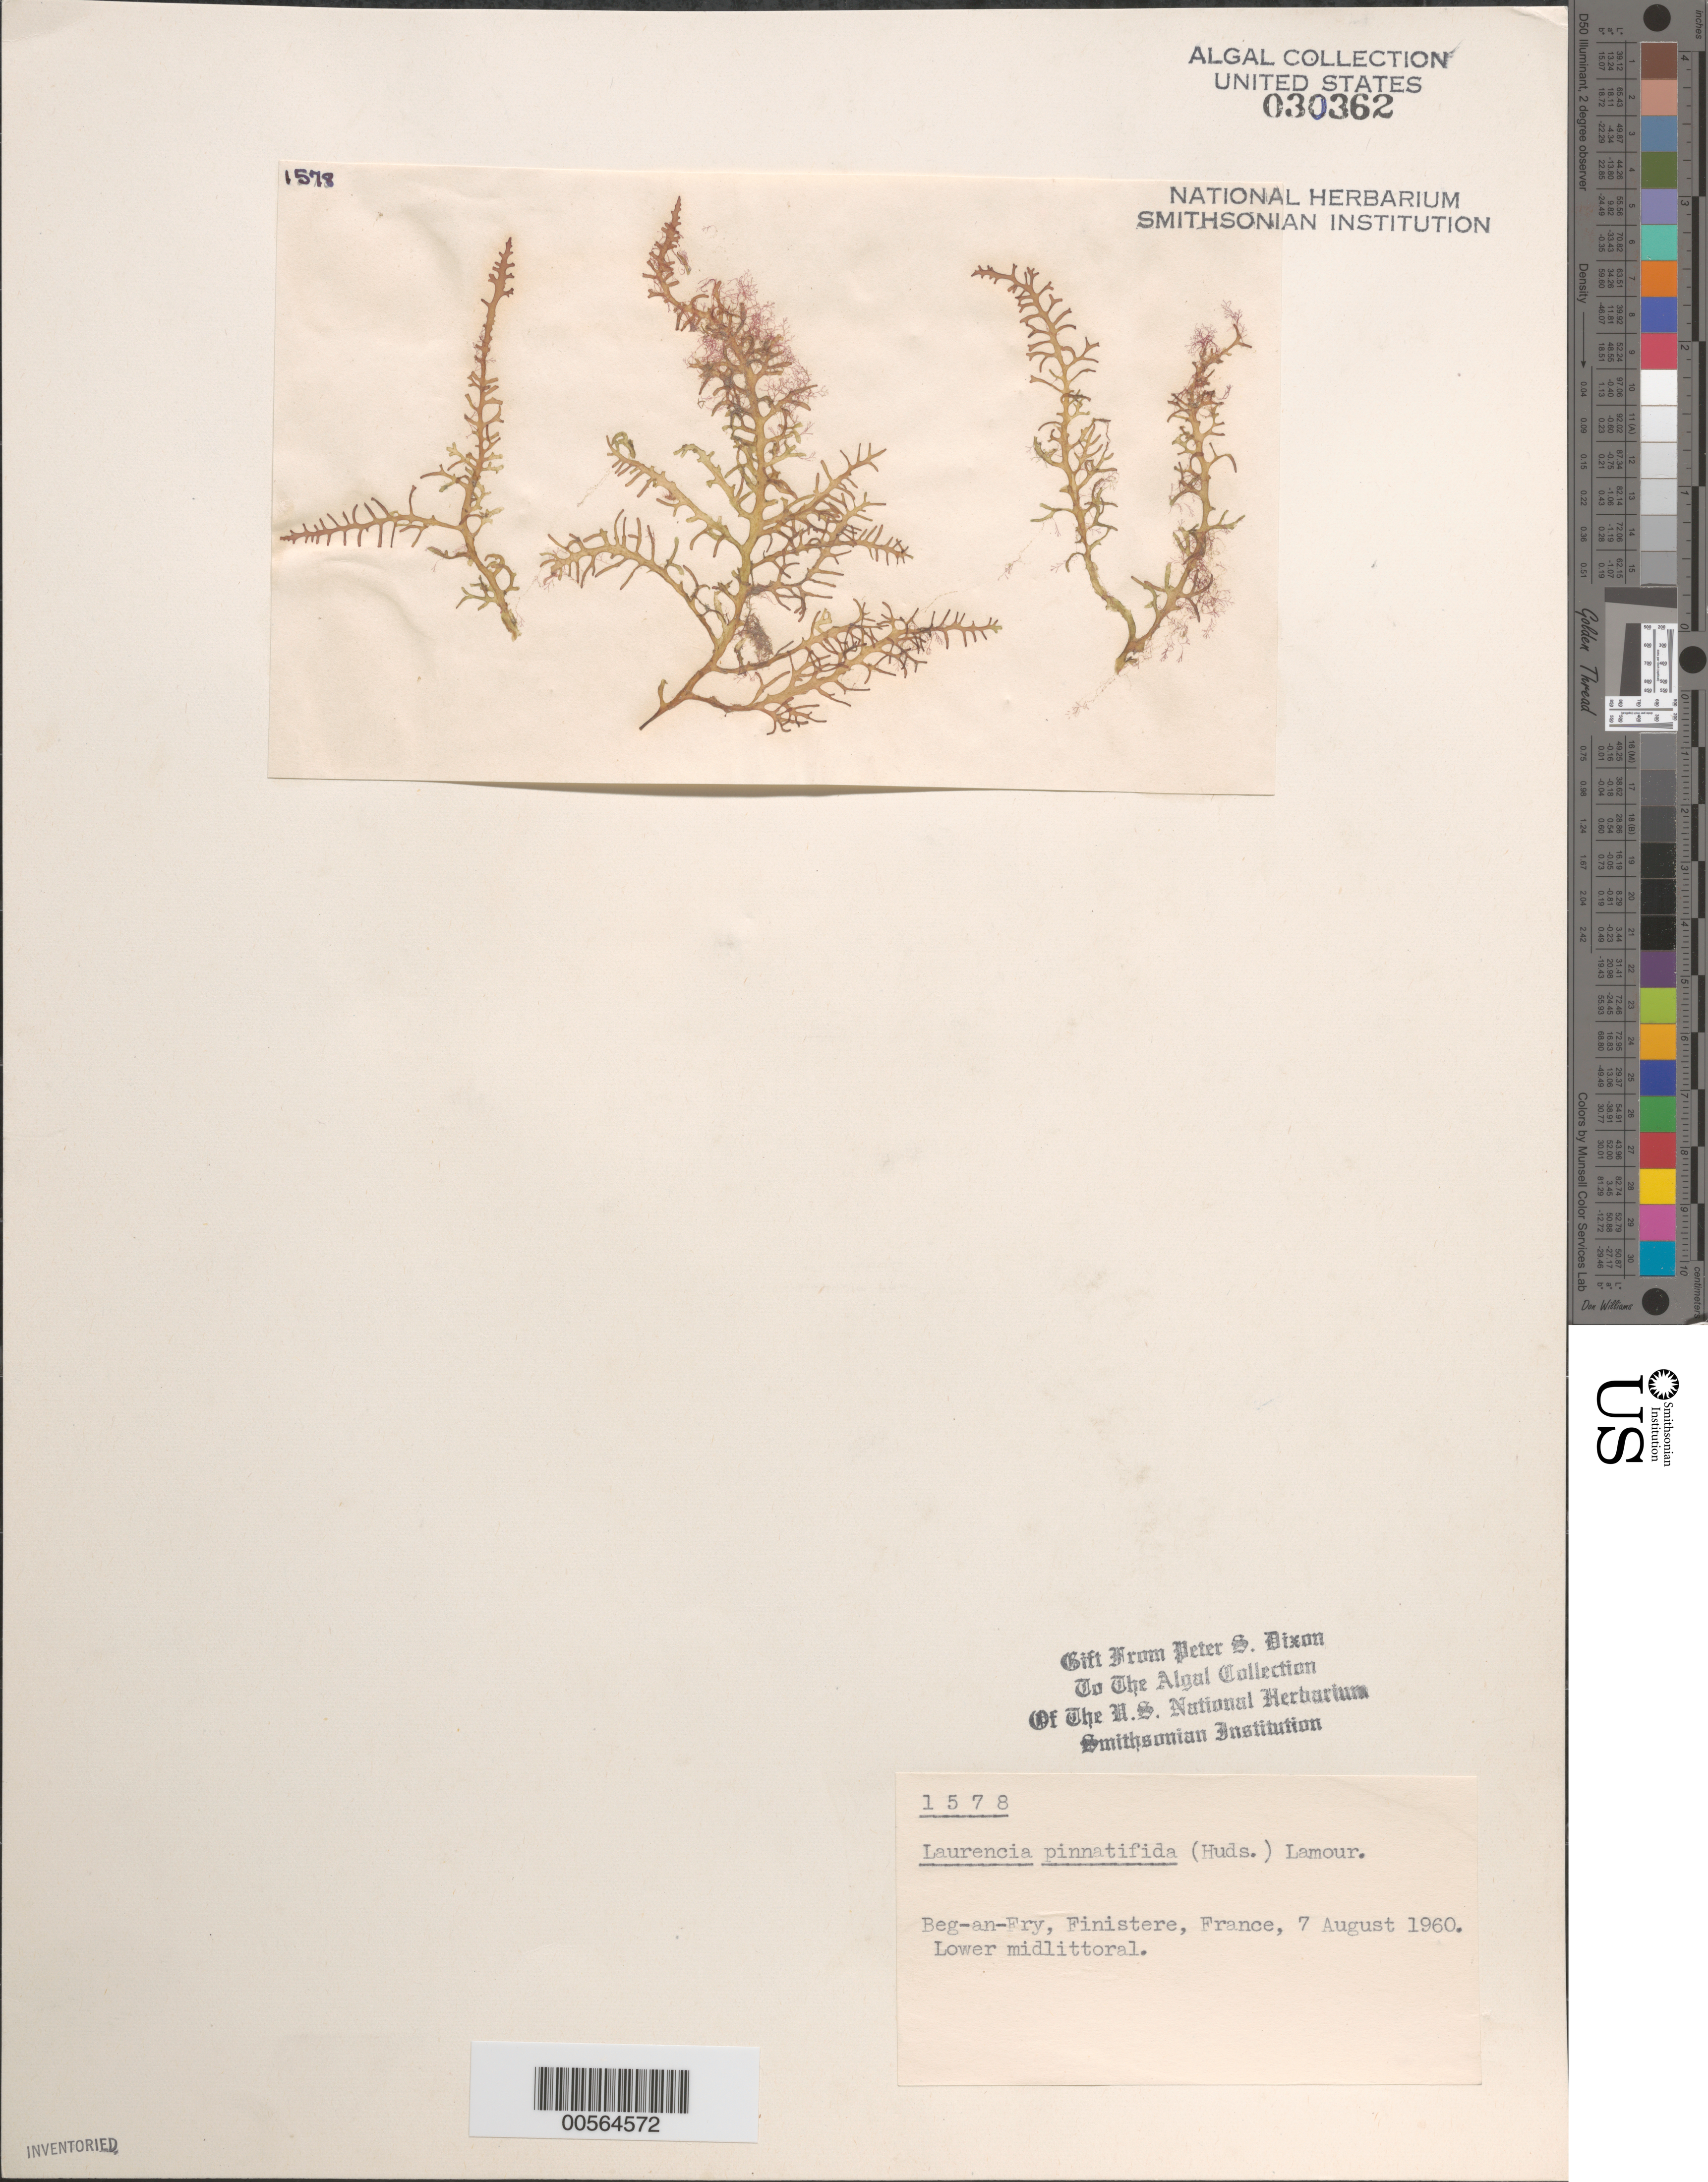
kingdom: Plantae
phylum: Rhodophyta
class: Florideophyceae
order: Ceramiales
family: Rhodomelaceae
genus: Osmundea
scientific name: Osmundea pinnatifida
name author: (Huds.) Stackh.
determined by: Algae name updating Project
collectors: P. S. Dixon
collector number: PSD 1578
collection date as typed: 07 Aug 1960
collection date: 1960-08-07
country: France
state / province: Bretagne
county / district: Finistère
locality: Beg-an-Fry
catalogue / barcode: US 30362